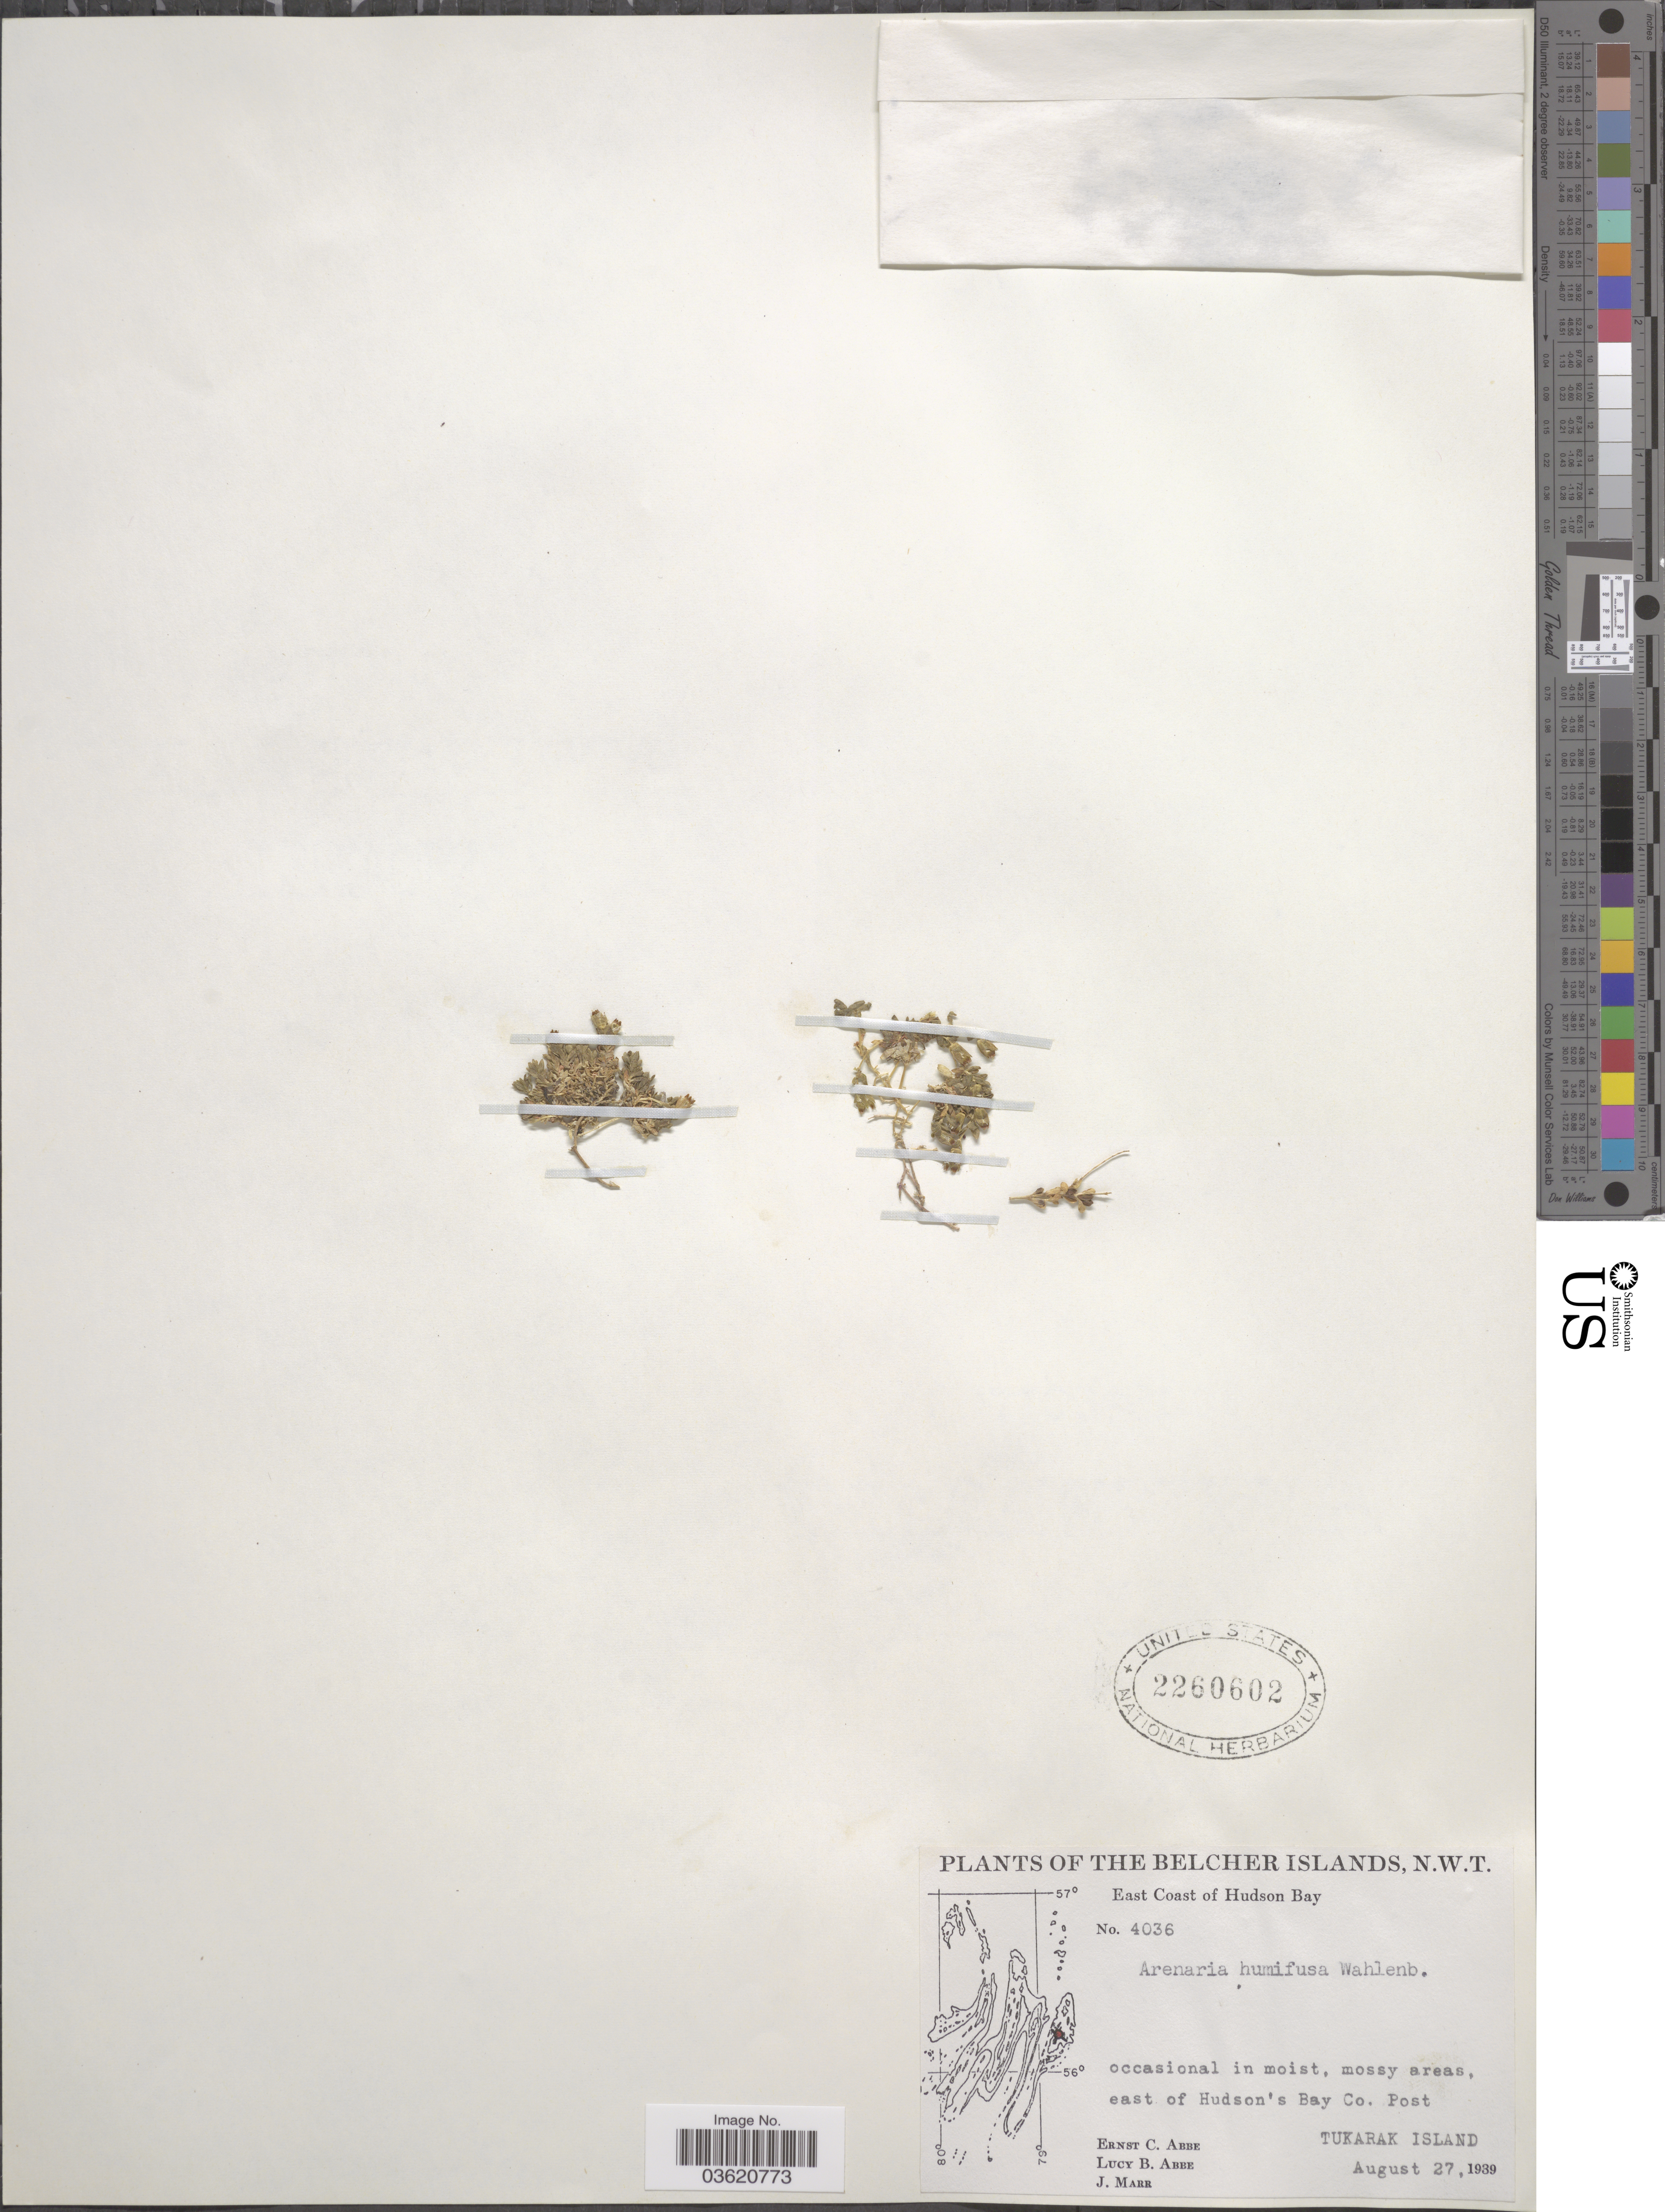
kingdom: Plantae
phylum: Tracheophyta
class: Magnoliopsida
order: Caryophyllales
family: Caryophyllaceae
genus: Arenaria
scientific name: Arenaria humifusa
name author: Wahlenb.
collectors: E. C. Abbe, L. B. Abbe & J. Marr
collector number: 4036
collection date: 1939-08-27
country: Canada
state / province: Northwest Territories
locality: The Belcher Islands. East Coast of Hudson Bay. East of Hudson's Bay Co. Post Tukarak Island.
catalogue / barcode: US 2260602